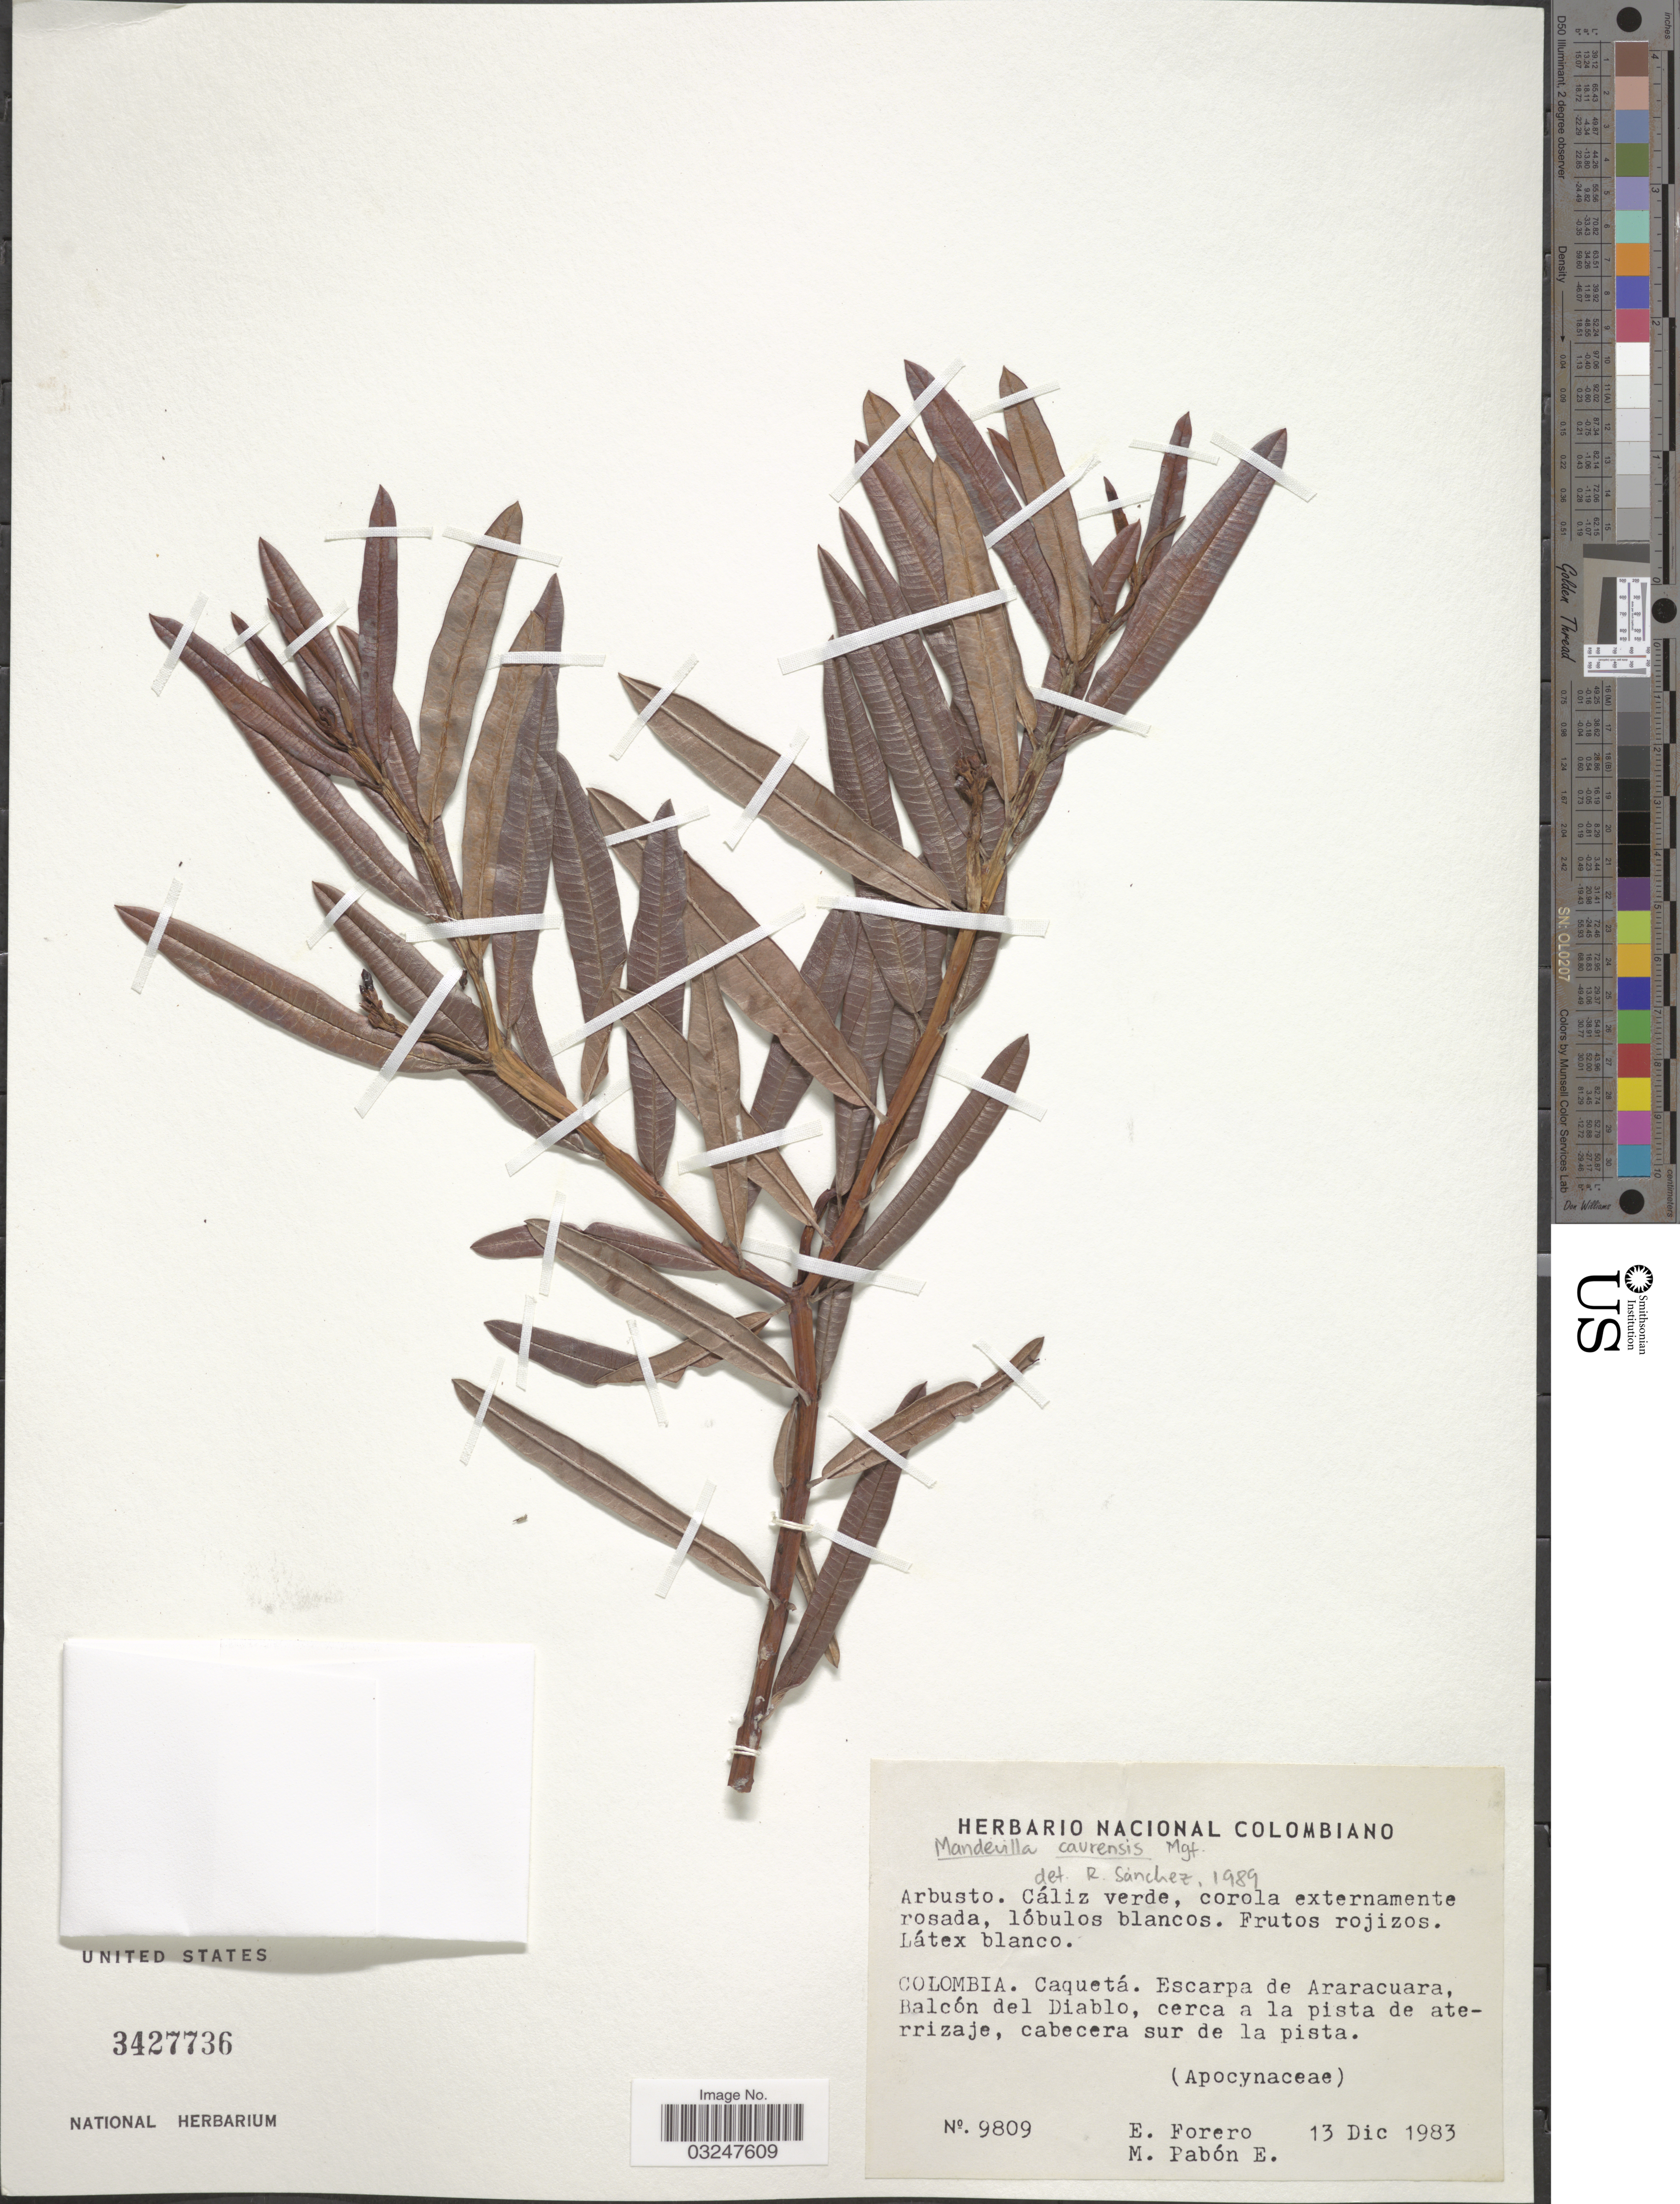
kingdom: Plantae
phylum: Tracheophyta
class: Magnoliopsida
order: Gentianales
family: Apocynaceae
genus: Mandevilla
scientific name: Mandevilla caurensis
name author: Markgr.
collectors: E. Forero & M. A. Pabon E.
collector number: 9809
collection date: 1983-12-13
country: Colombia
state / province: Caquetá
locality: Escarpa de Araracuara, Balcón del Diablo, cerca a la pista de aterrizaje, cabecera sur de la pista.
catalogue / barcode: US 3427736